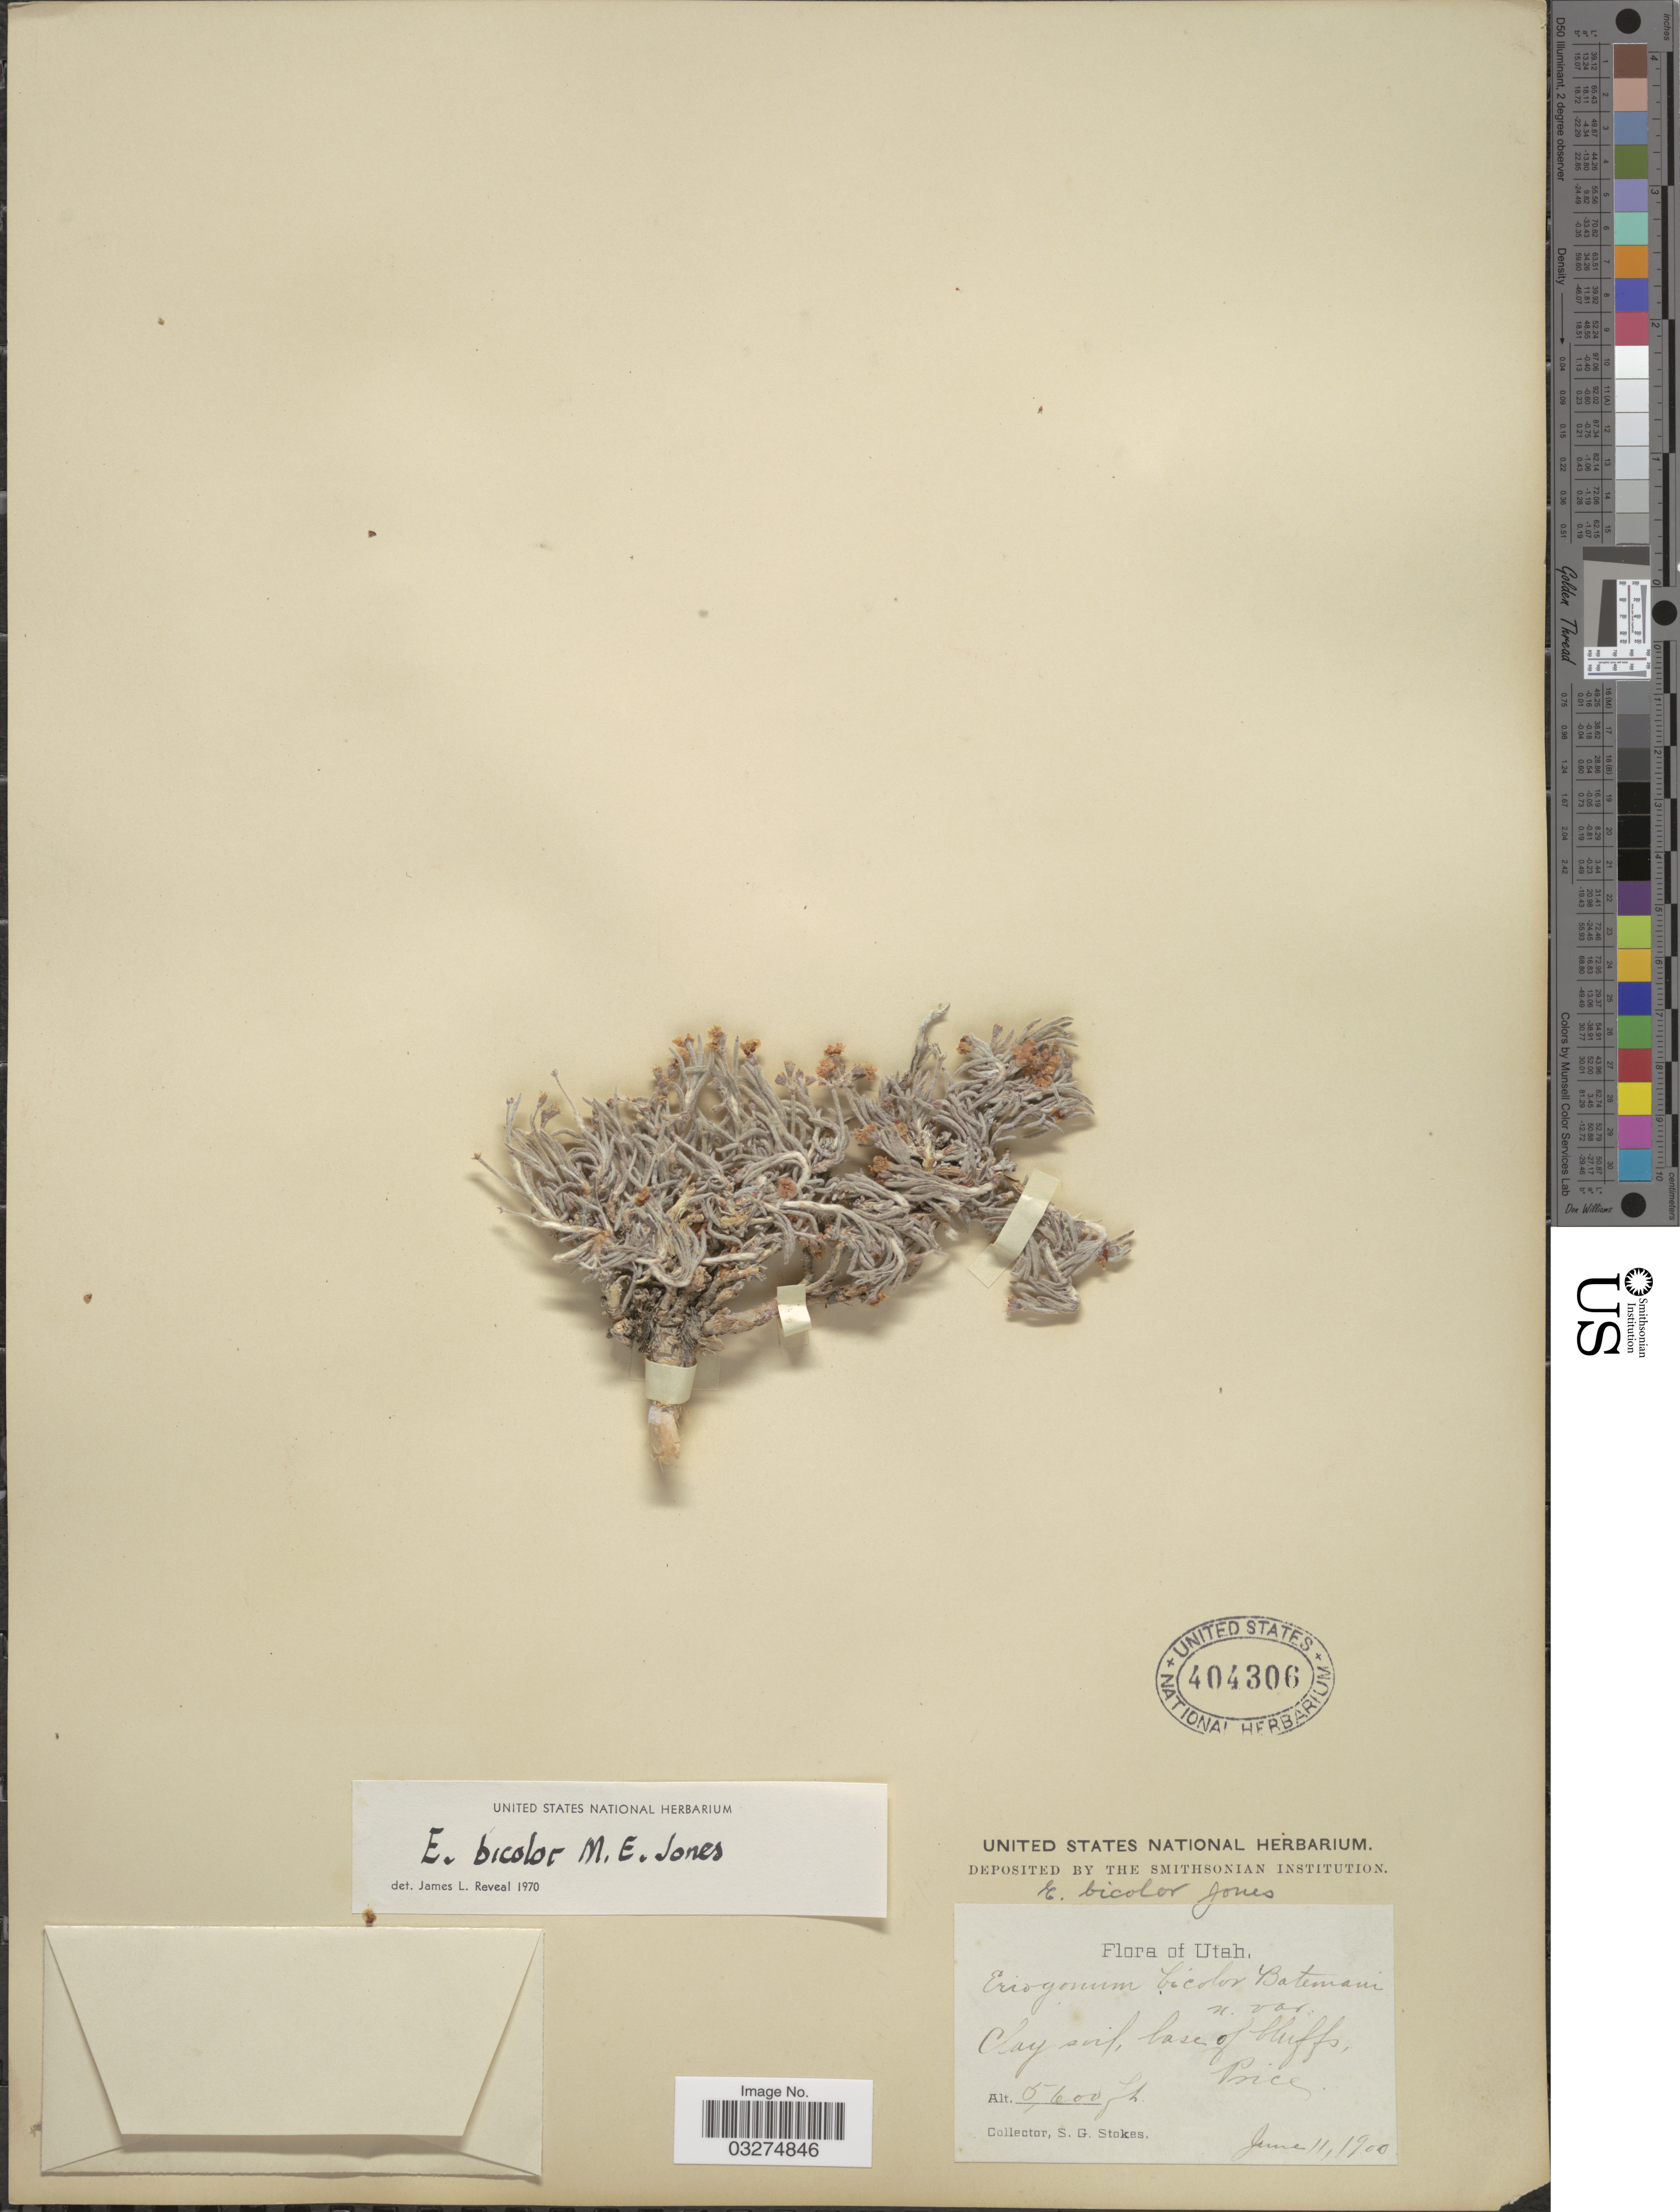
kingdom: Plantae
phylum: Tracheophyta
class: Magnoliopsida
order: Caryophyllales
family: Polygonaceae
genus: Eriogonum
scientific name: Eriogonum bicolor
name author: M.E. Jones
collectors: S. G. Stokes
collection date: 1900-06-11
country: United States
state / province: Utah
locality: Base of bluffs, Price.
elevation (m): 1707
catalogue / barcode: US 404306